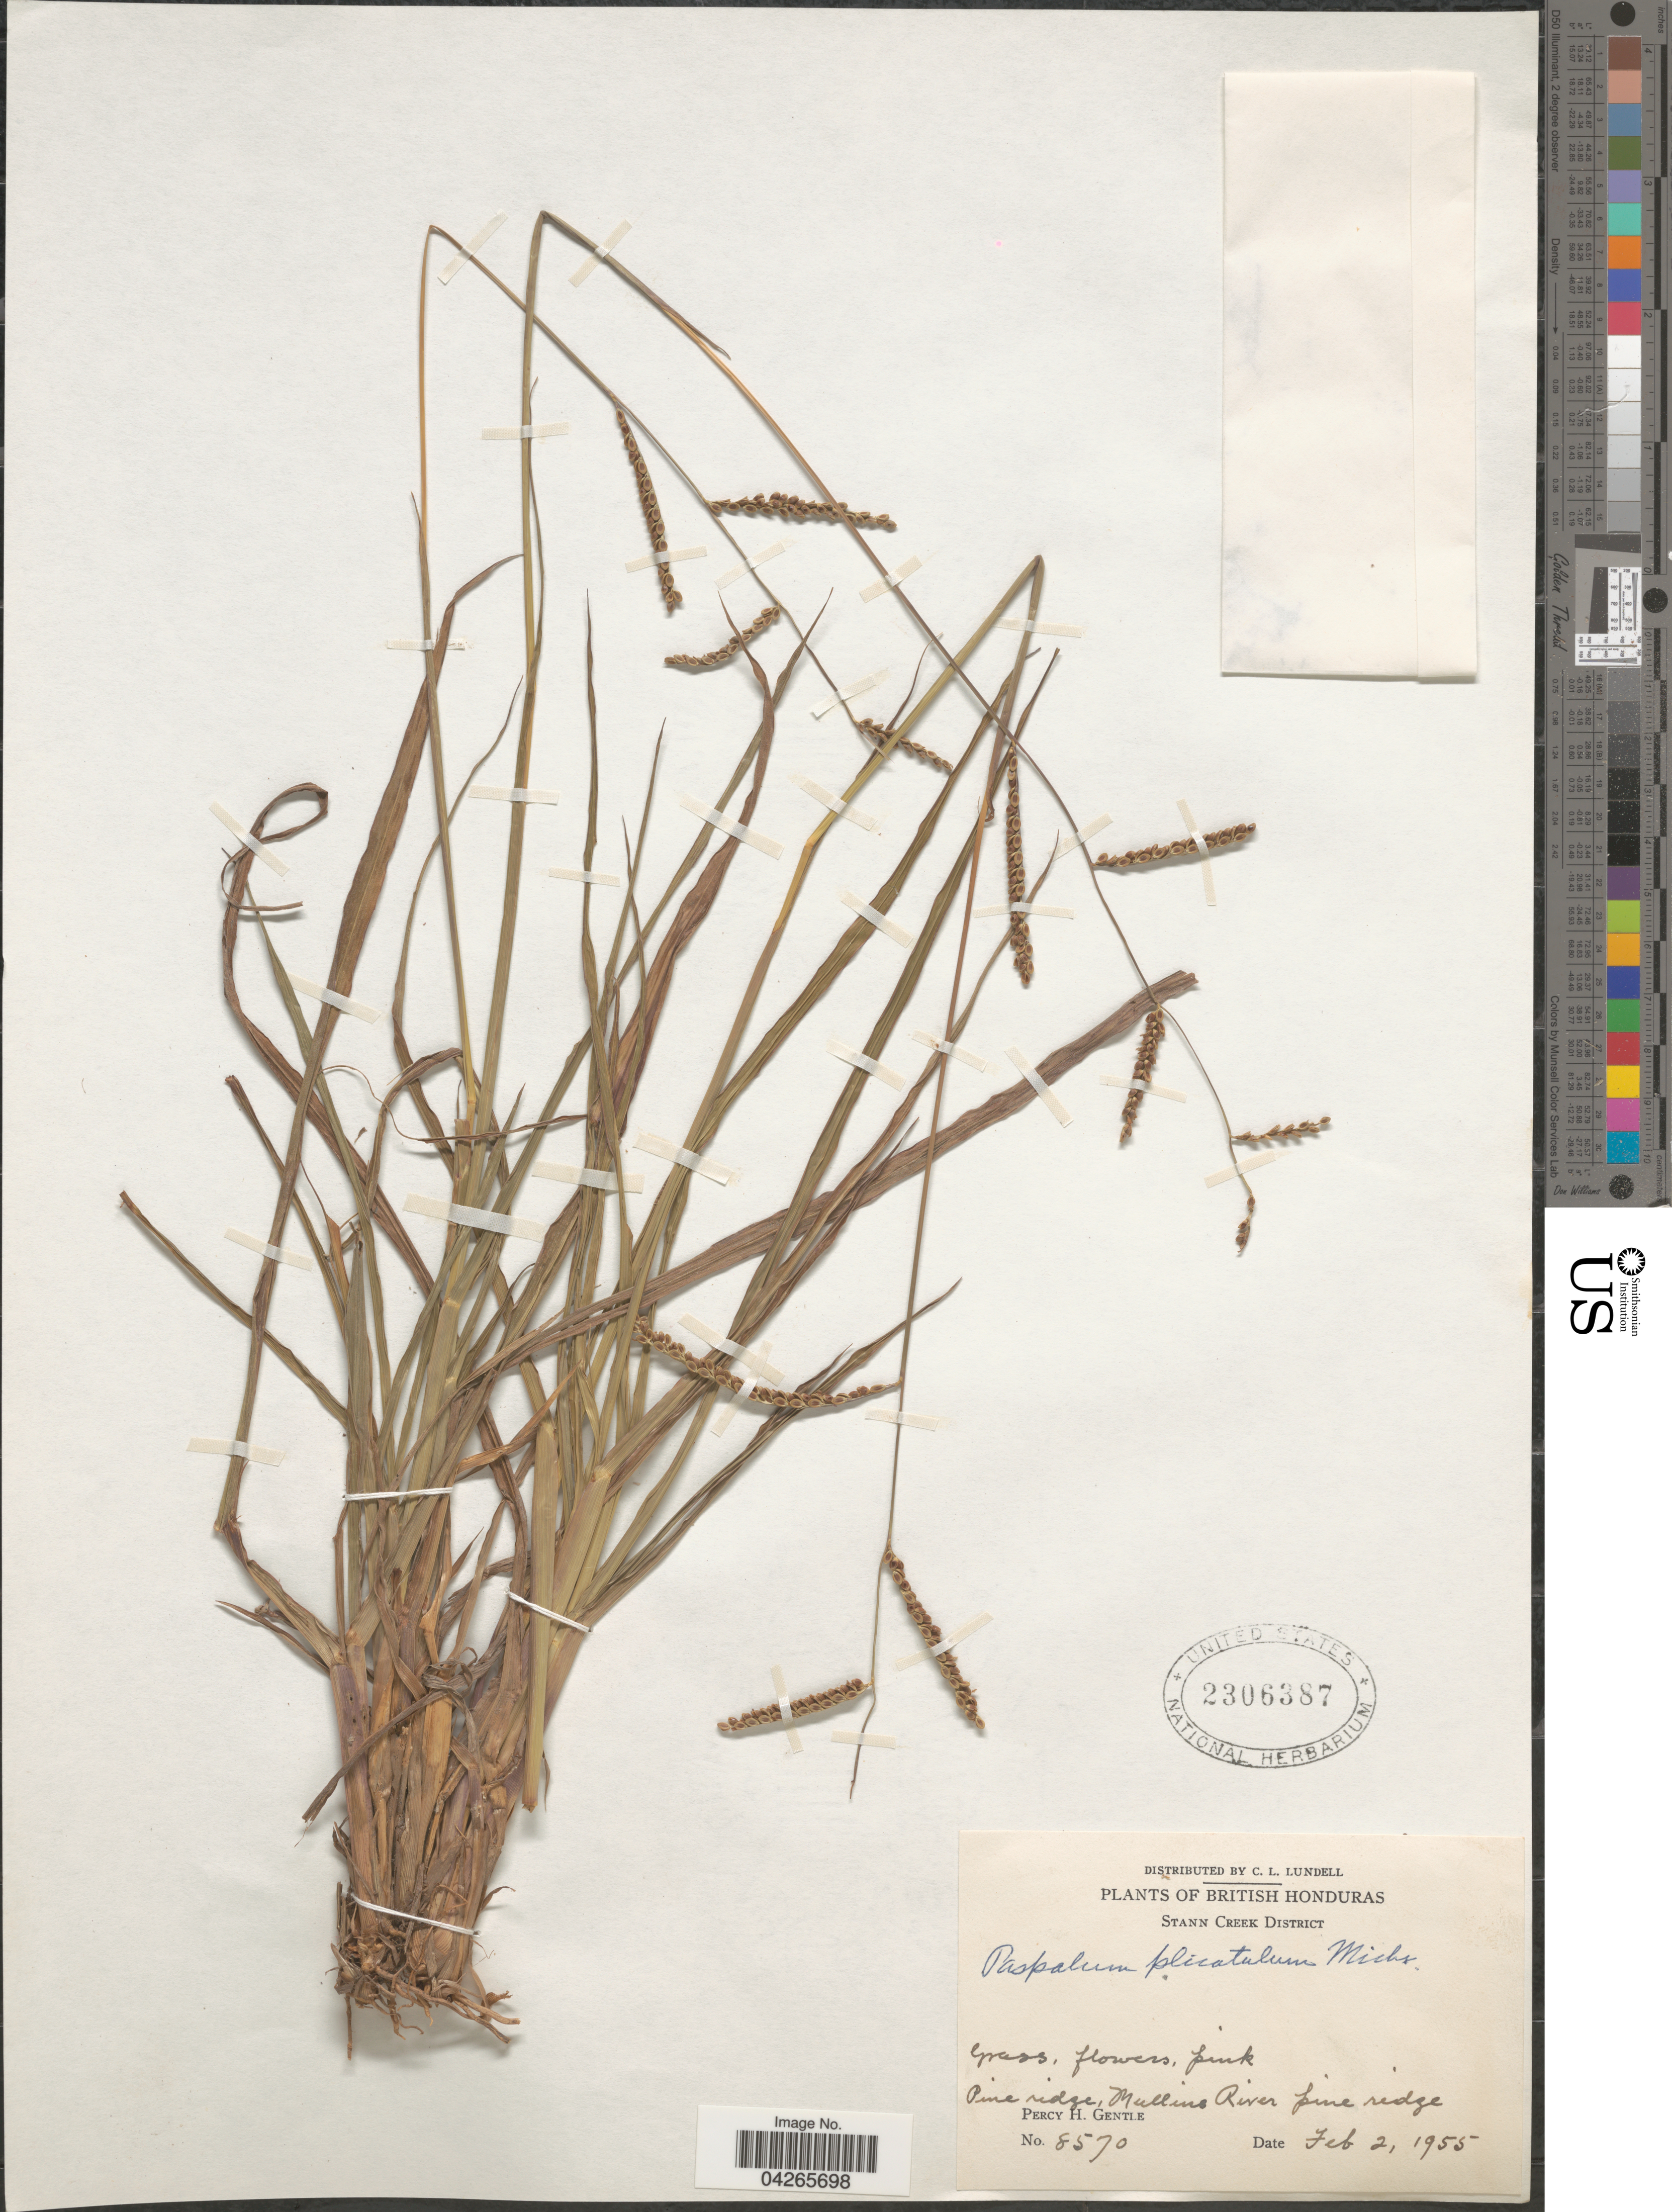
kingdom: Plantae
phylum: Tracheophyta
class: Liliopsida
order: Poales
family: Poaceae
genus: Paspalum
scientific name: Paspalum plicatulum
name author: Michx.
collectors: P. H. Gentle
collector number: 8570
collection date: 1955-02-02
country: Belize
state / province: Stann Creek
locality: British Honduras. Stann Creek District. Pine ridge, Mullins River pine ridge.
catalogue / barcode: US 2306387